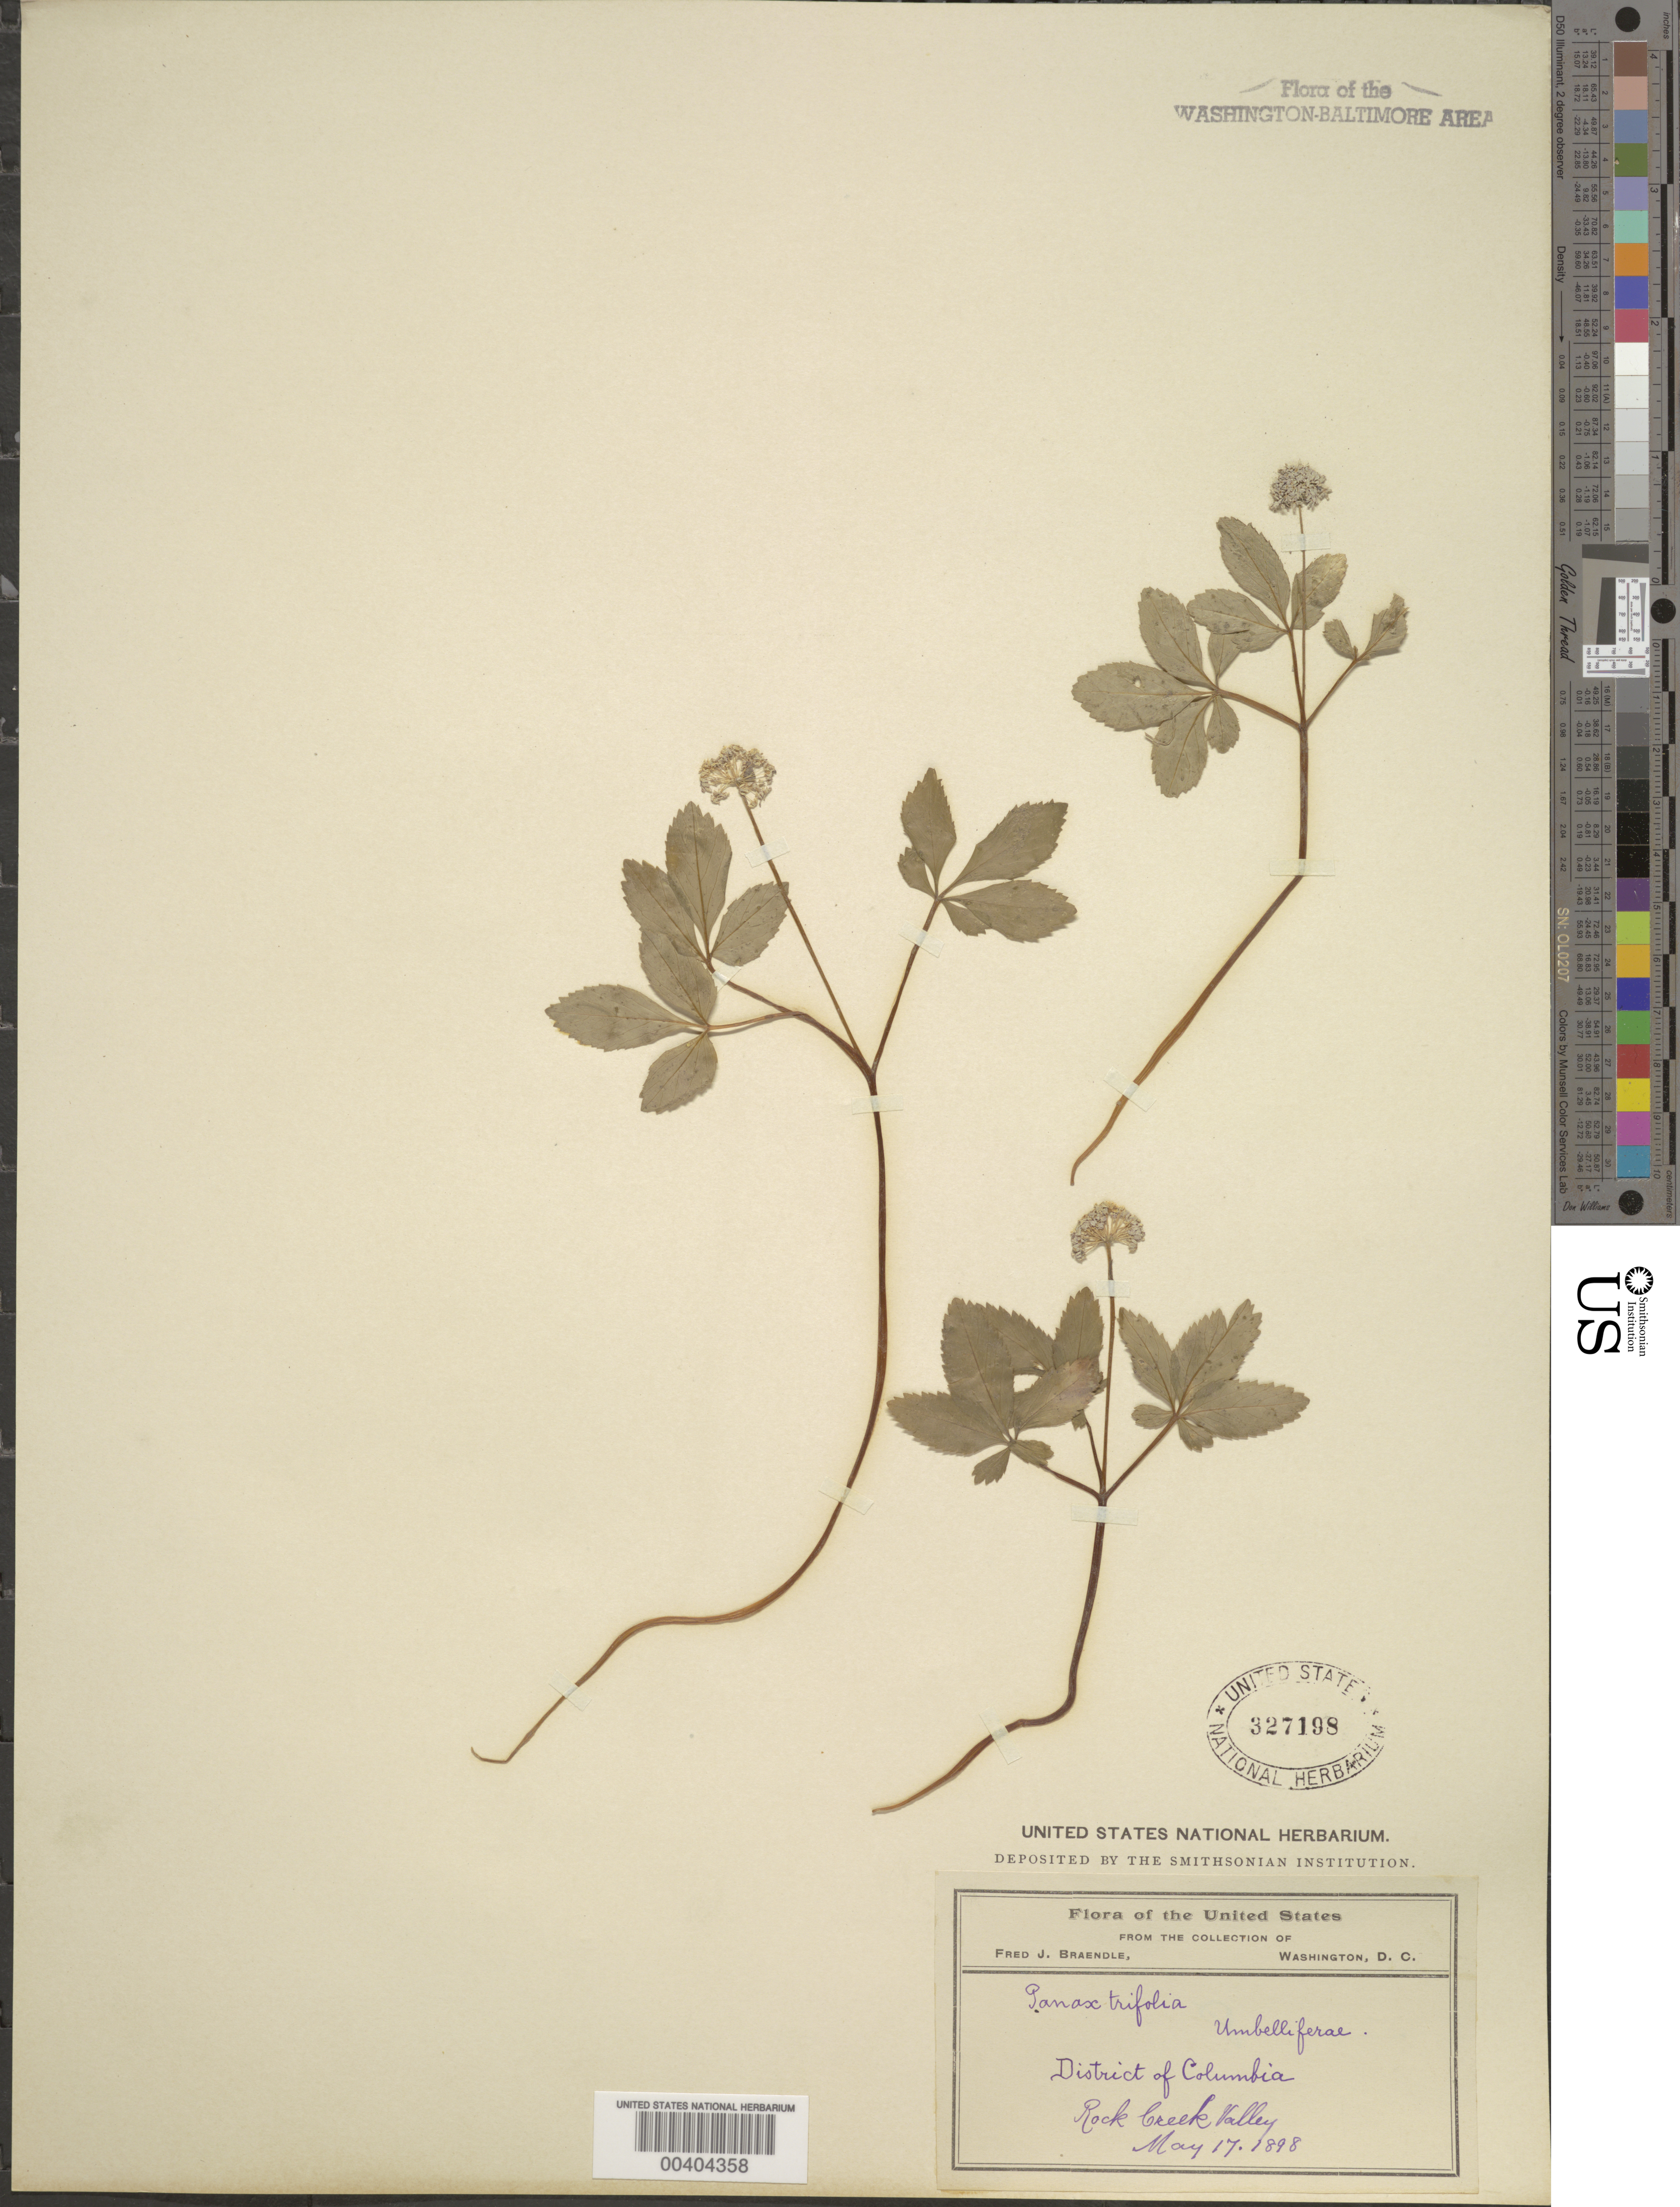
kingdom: Plantae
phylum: Tracheophyta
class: Magnoliopsida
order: Apiales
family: Araliaceae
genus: Panax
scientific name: Panax trifolius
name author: L.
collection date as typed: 17 May 1898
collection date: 1898-05-17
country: United States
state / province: District of Columbia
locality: Rock Creek Valley Rock Creek Park & vicinity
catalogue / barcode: US 327198